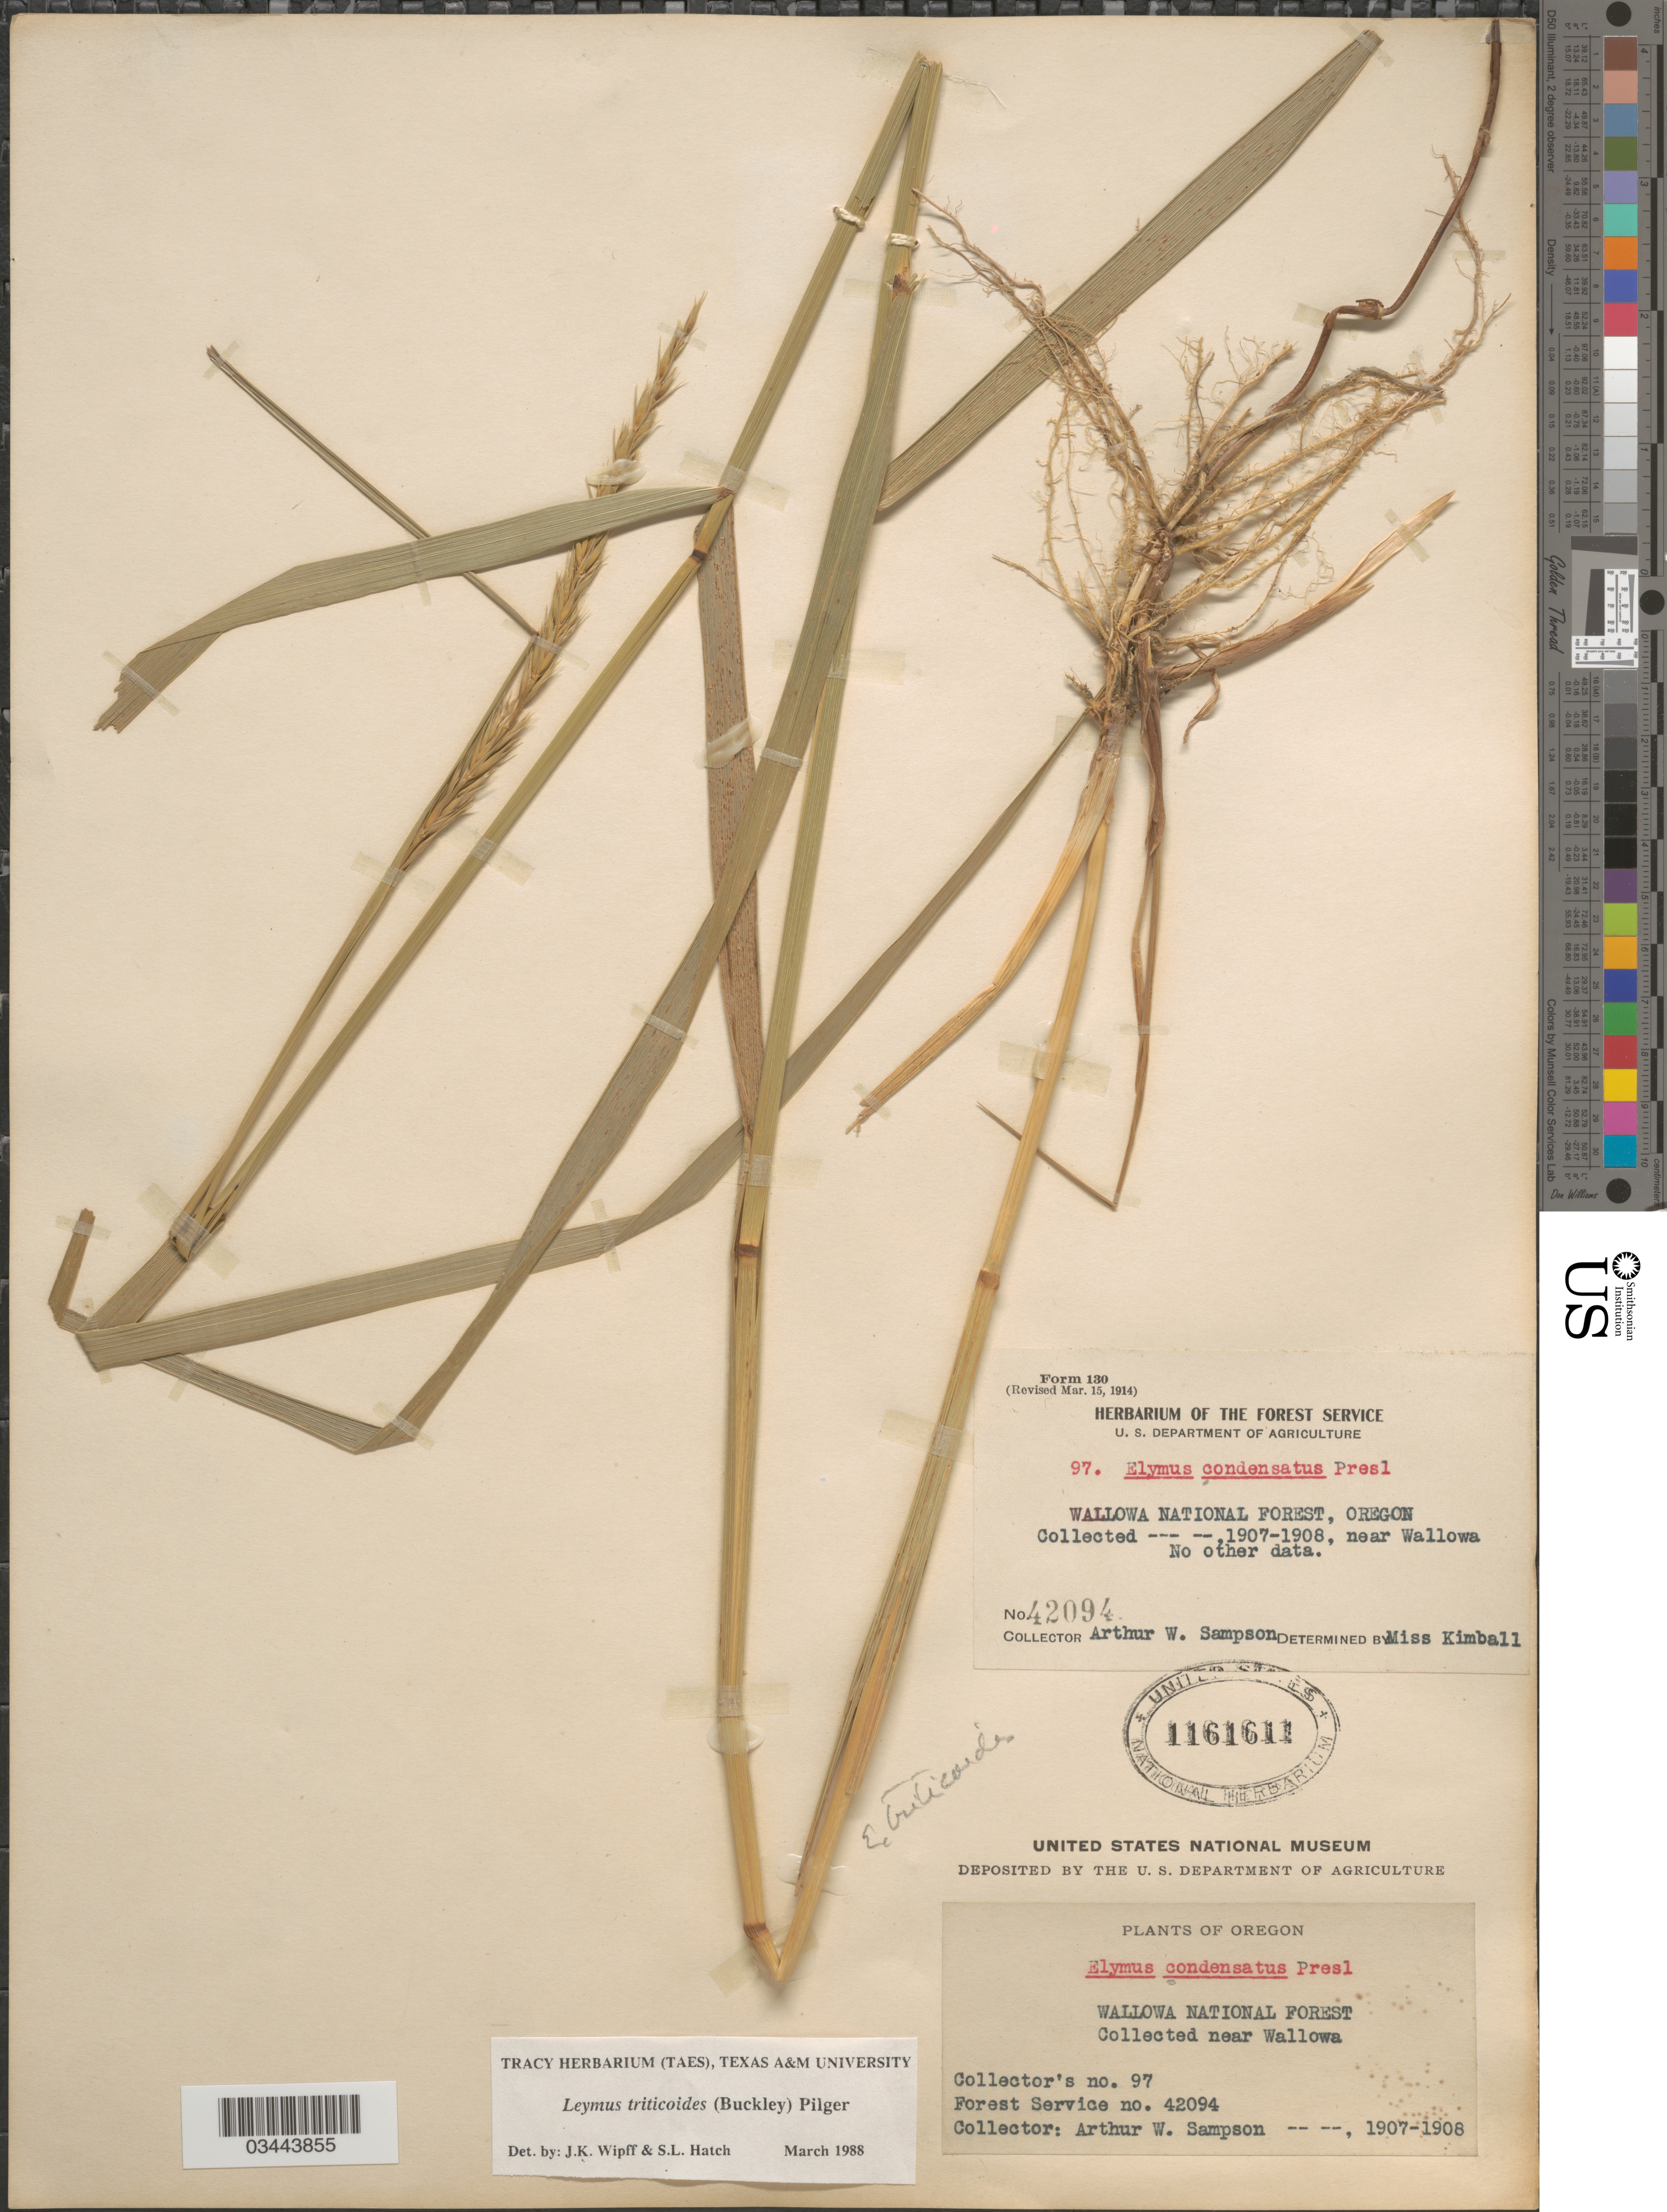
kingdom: Plantae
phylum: Tracheophyta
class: Liliopsida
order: Poales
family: Poaceae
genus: Leymus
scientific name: Leymus triticoides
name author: (Buckley) Pilg.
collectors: A. Sampson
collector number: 97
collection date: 1907/1908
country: United States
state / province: Oregon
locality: Wallowa National Forest. Near Wallowa.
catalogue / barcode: US 1161611